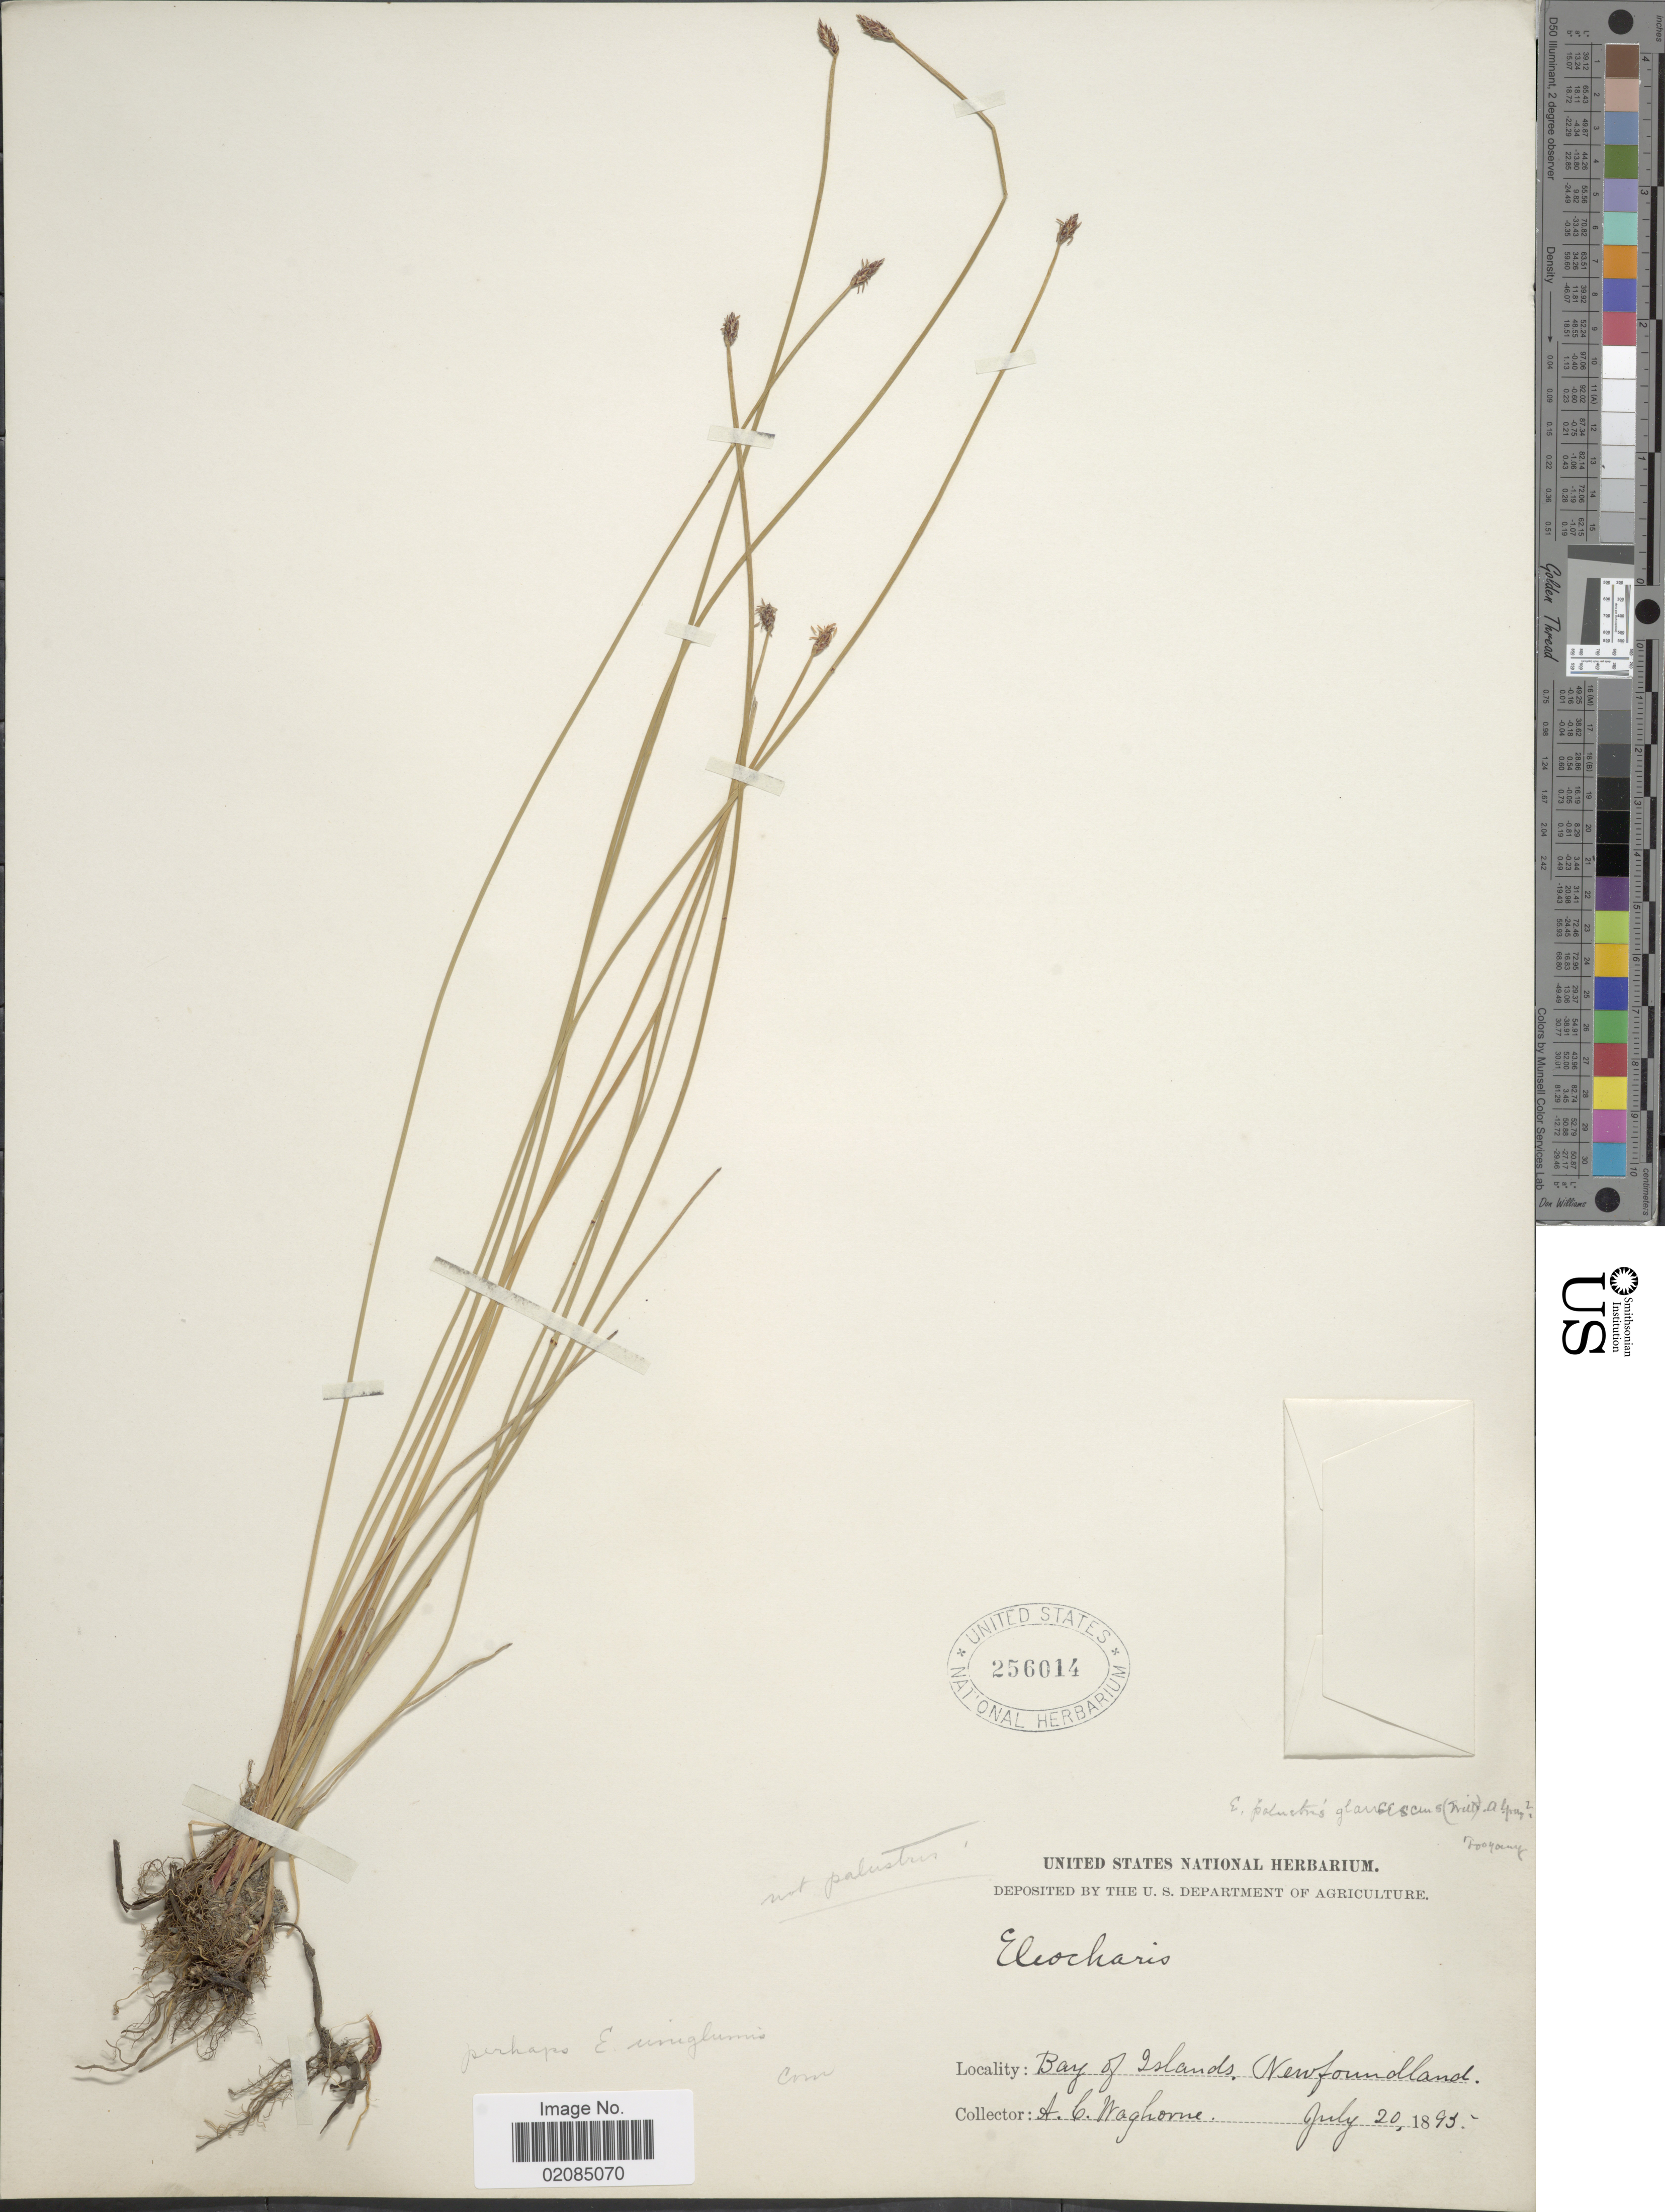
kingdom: Plantae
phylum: Tracheophyta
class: Liliopsida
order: Poales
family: Cyperaceae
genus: Eleocharis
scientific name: Eleocharis uniglumis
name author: (Link) Schult.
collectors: A. Waghorne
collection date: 1895-07-20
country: Canada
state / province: Newfoundland and Labrador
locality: Bay of Islands.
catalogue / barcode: US 256014